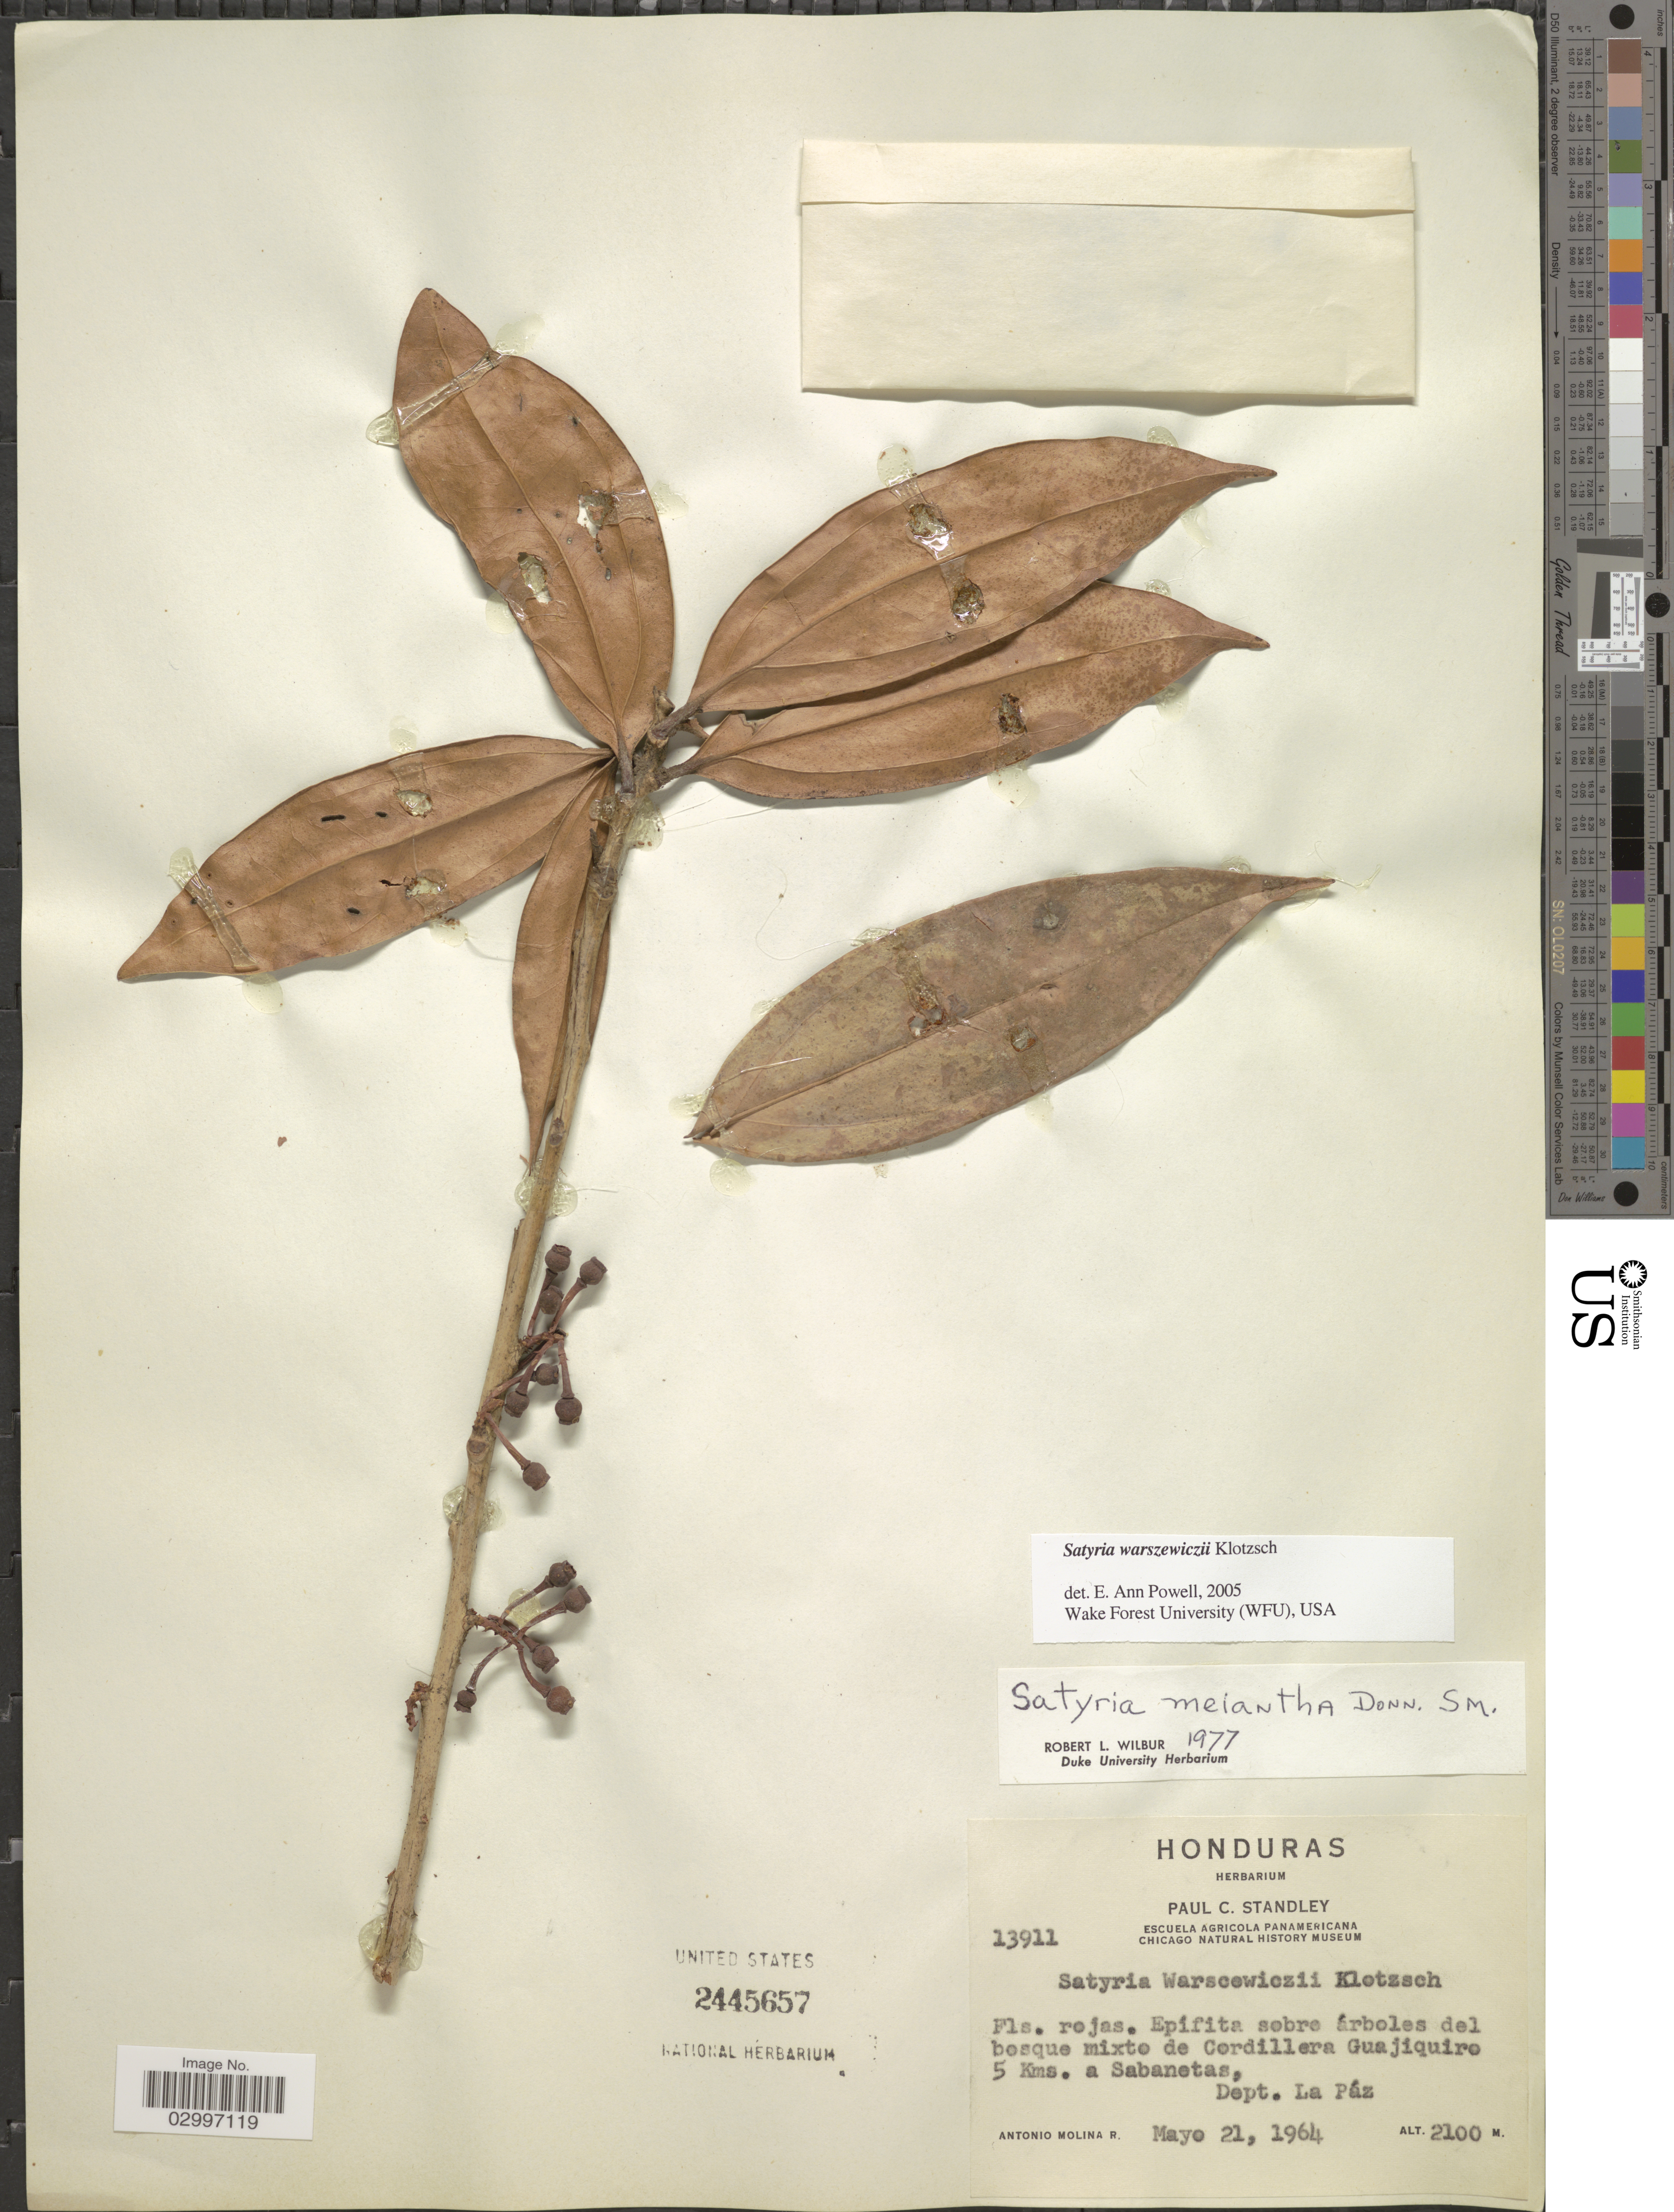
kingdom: Plantae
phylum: Tracheophyta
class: Magnoliopsida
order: Ericales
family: Ericaceae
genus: Satyria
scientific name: Satyria warszewiczii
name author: Klotzsch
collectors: A. Molina R.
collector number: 13911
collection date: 1964-05-21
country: Honduras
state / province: La Paz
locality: Bosques mixto de Cordillera Guajiquiro 5 Kms. a Sabanetas, Dept. La Páz.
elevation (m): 2100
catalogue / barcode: US 2445657